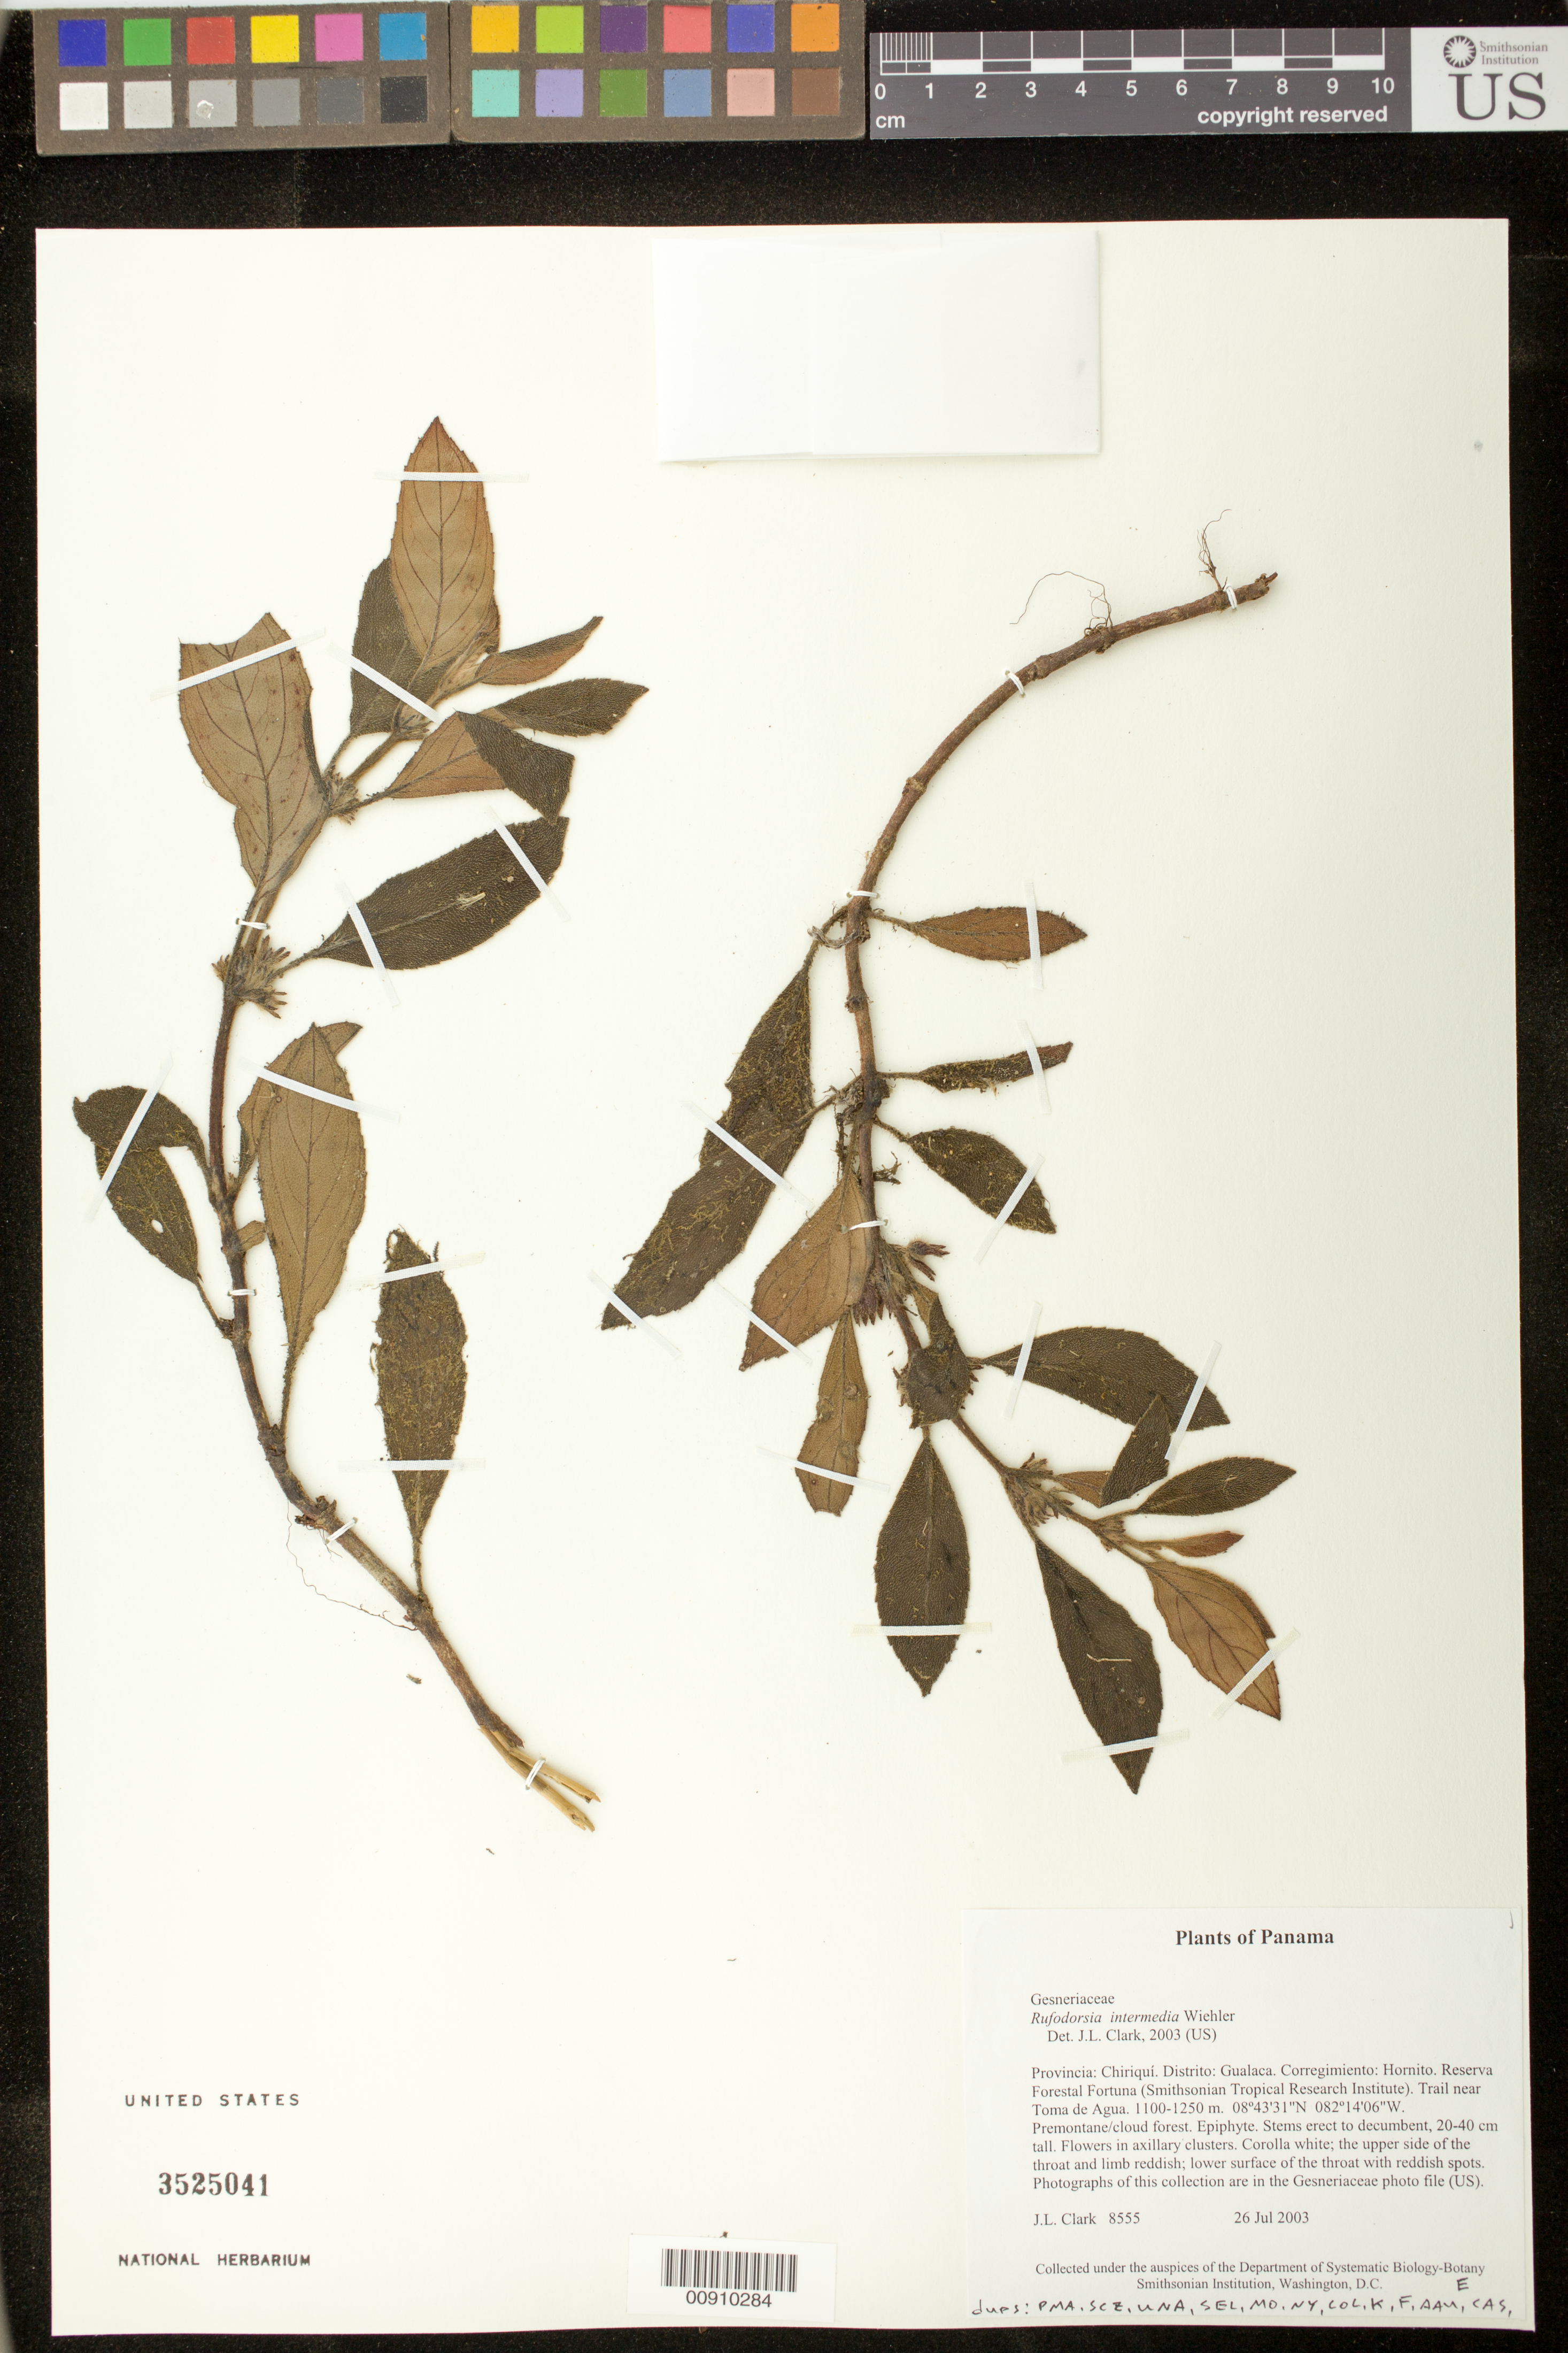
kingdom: Plantae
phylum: Tracheophyta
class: Magnoliopsida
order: Lamiales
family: Gesneriaceae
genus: Rufodorsia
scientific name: Rufodorsia intermedia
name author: Wiehler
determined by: Clark, J. L., (SEL), The Marie Selby Botanical Garden (UNITED STATES)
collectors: J. L. Clark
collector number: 8555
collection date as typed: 26 Jul 2003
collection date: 2003-07-26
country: Panama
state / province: Chiriquí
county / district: Gualaca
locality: Gualaca. Corregimiento: Hornito. Reserva Forestal Fortuna (Smithsonian Tropical Research Institute). Trail near Toma de Agua.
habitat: Premontane/cloud forest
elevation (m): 1100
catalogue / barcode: US 3525041